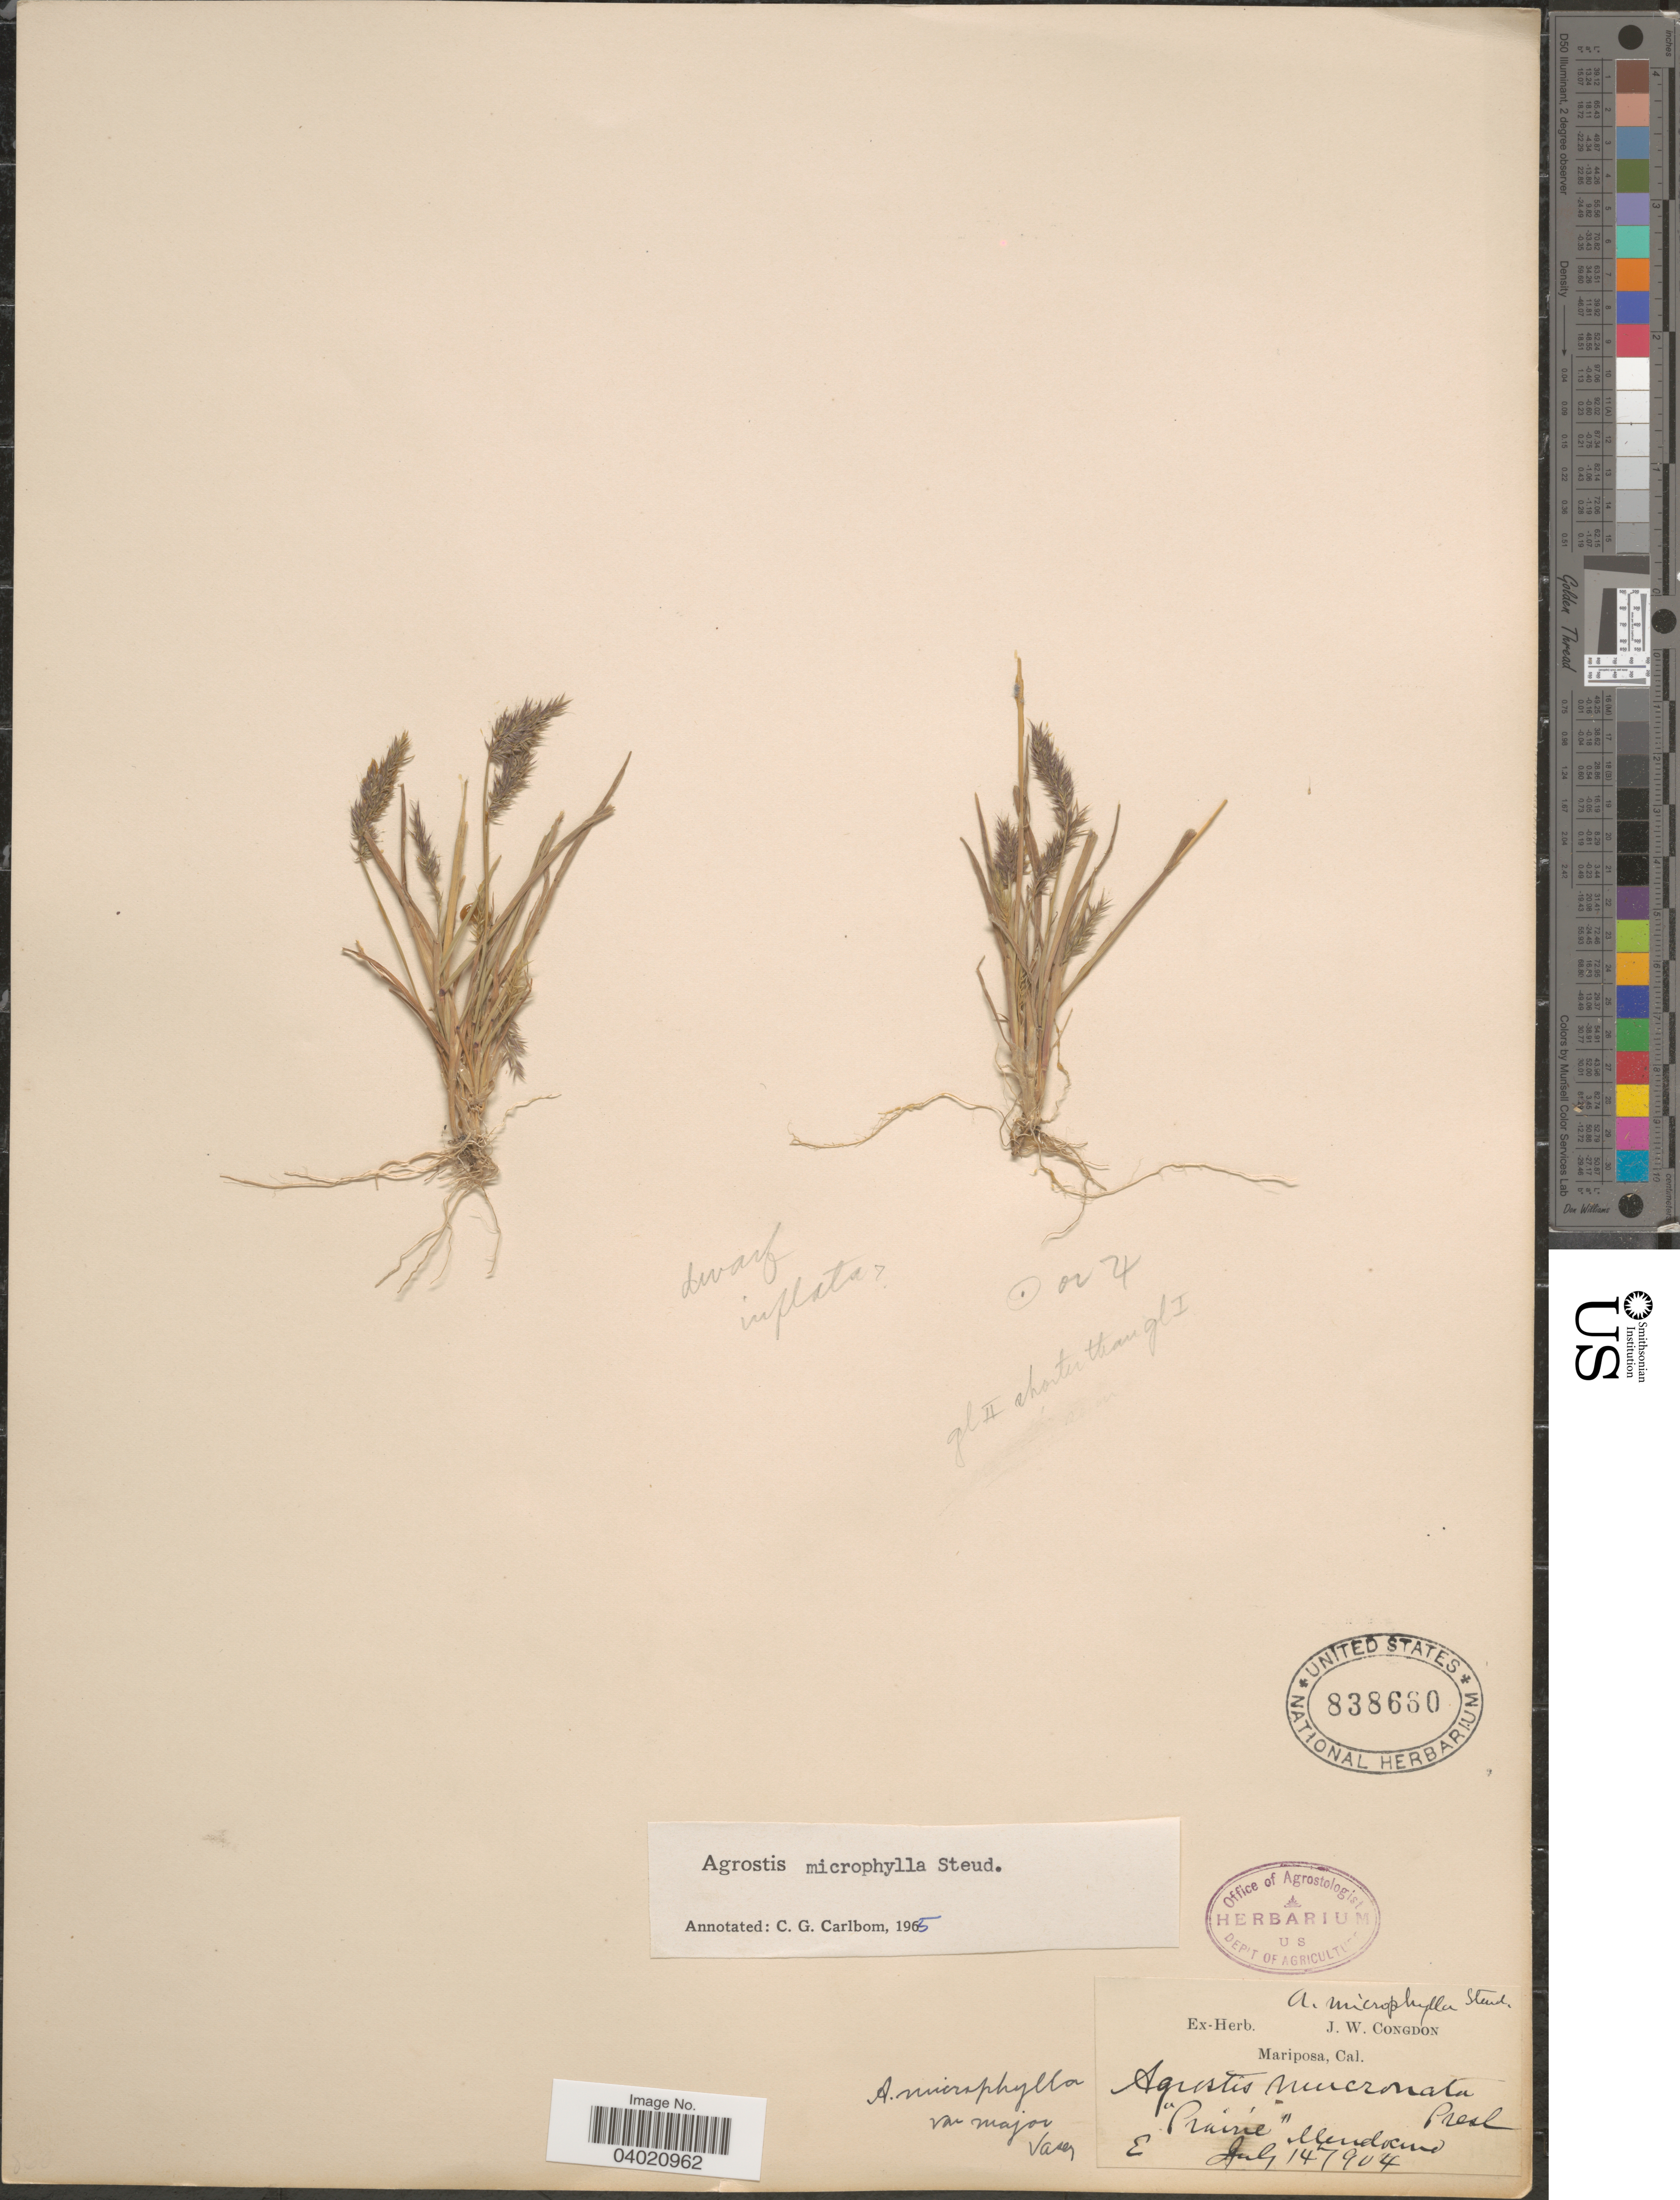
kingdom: Plantae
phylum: Tracheophyta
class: Liliopsida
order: Poales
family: Poaceae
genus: Agrostis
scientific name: Agrostis microphylla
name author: Steud.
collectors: J. W. Congdon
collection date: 1904-07-14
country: United States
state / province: California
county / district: Mendocino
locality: Mendocino.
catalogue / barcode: US 838660